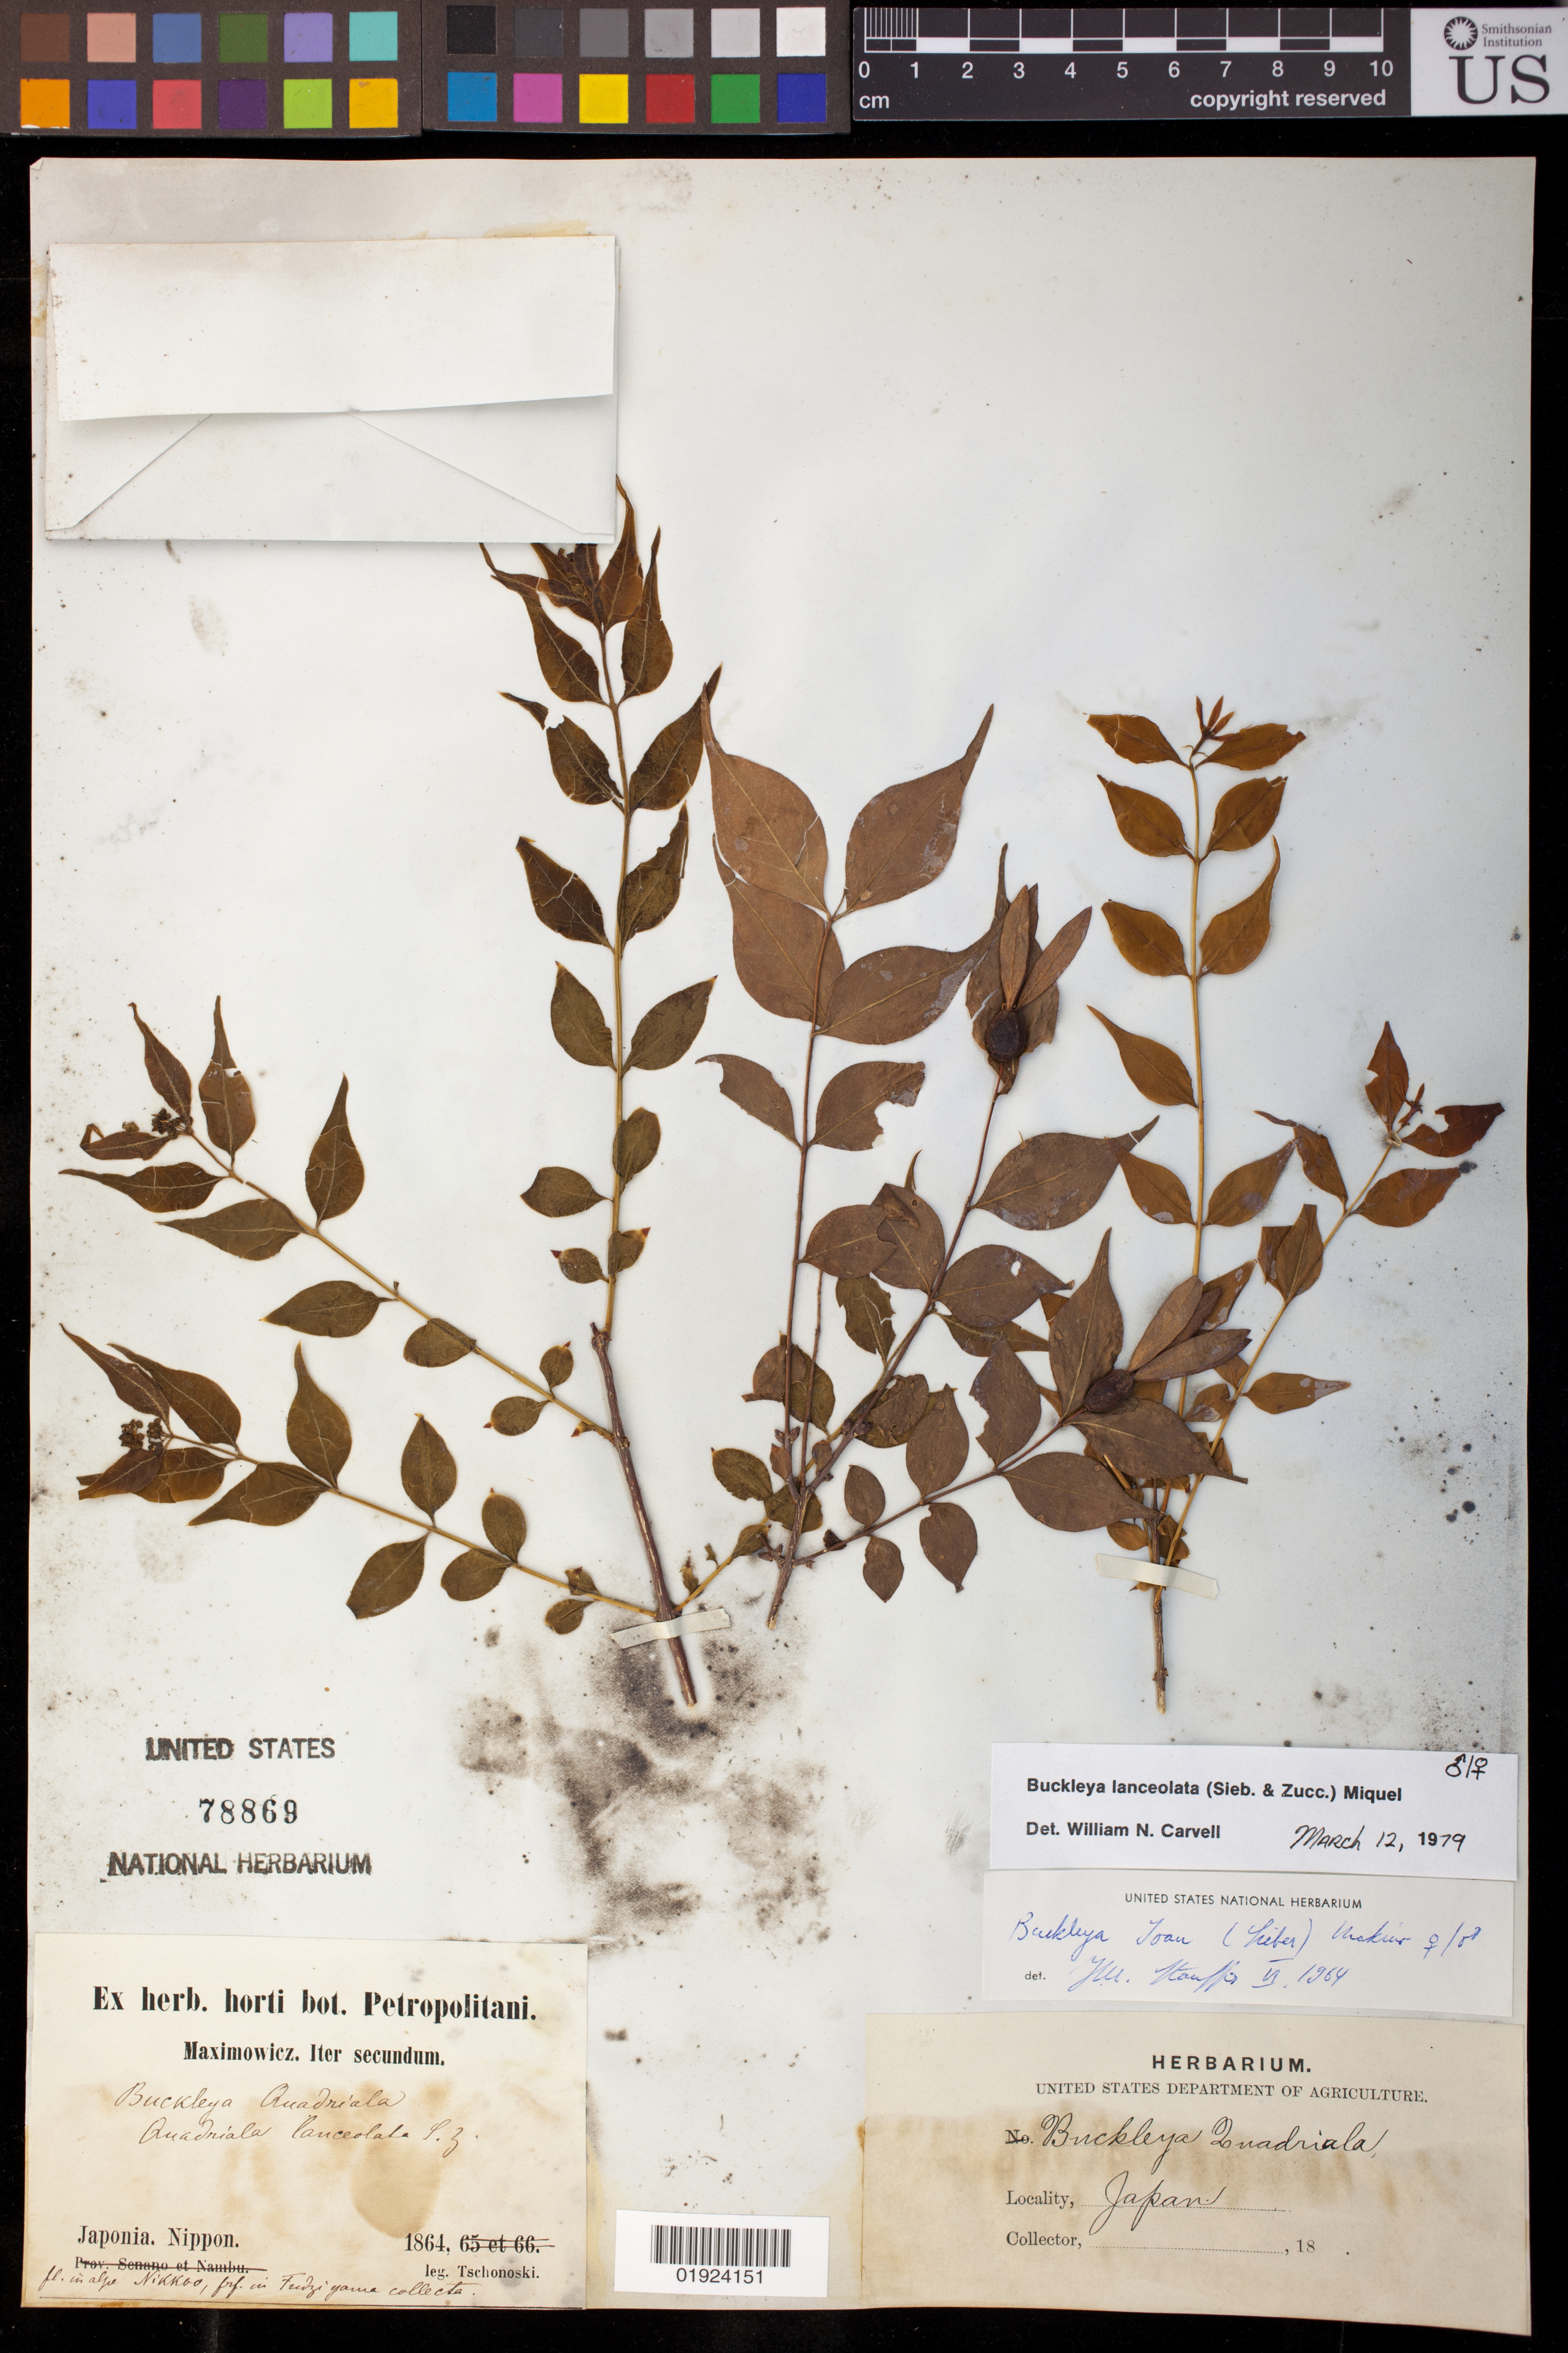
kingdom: Plantae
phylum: Tracheophyta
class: Magnoliopsida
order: Santalales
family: Thesiaceae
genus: Buckleya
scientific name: Buckleya lanceolata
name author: (Siebold & Zucc.) Miq.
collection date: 1864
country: Japan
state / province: Totigi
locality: Nikkoo, prp. in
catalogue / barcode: US 78869